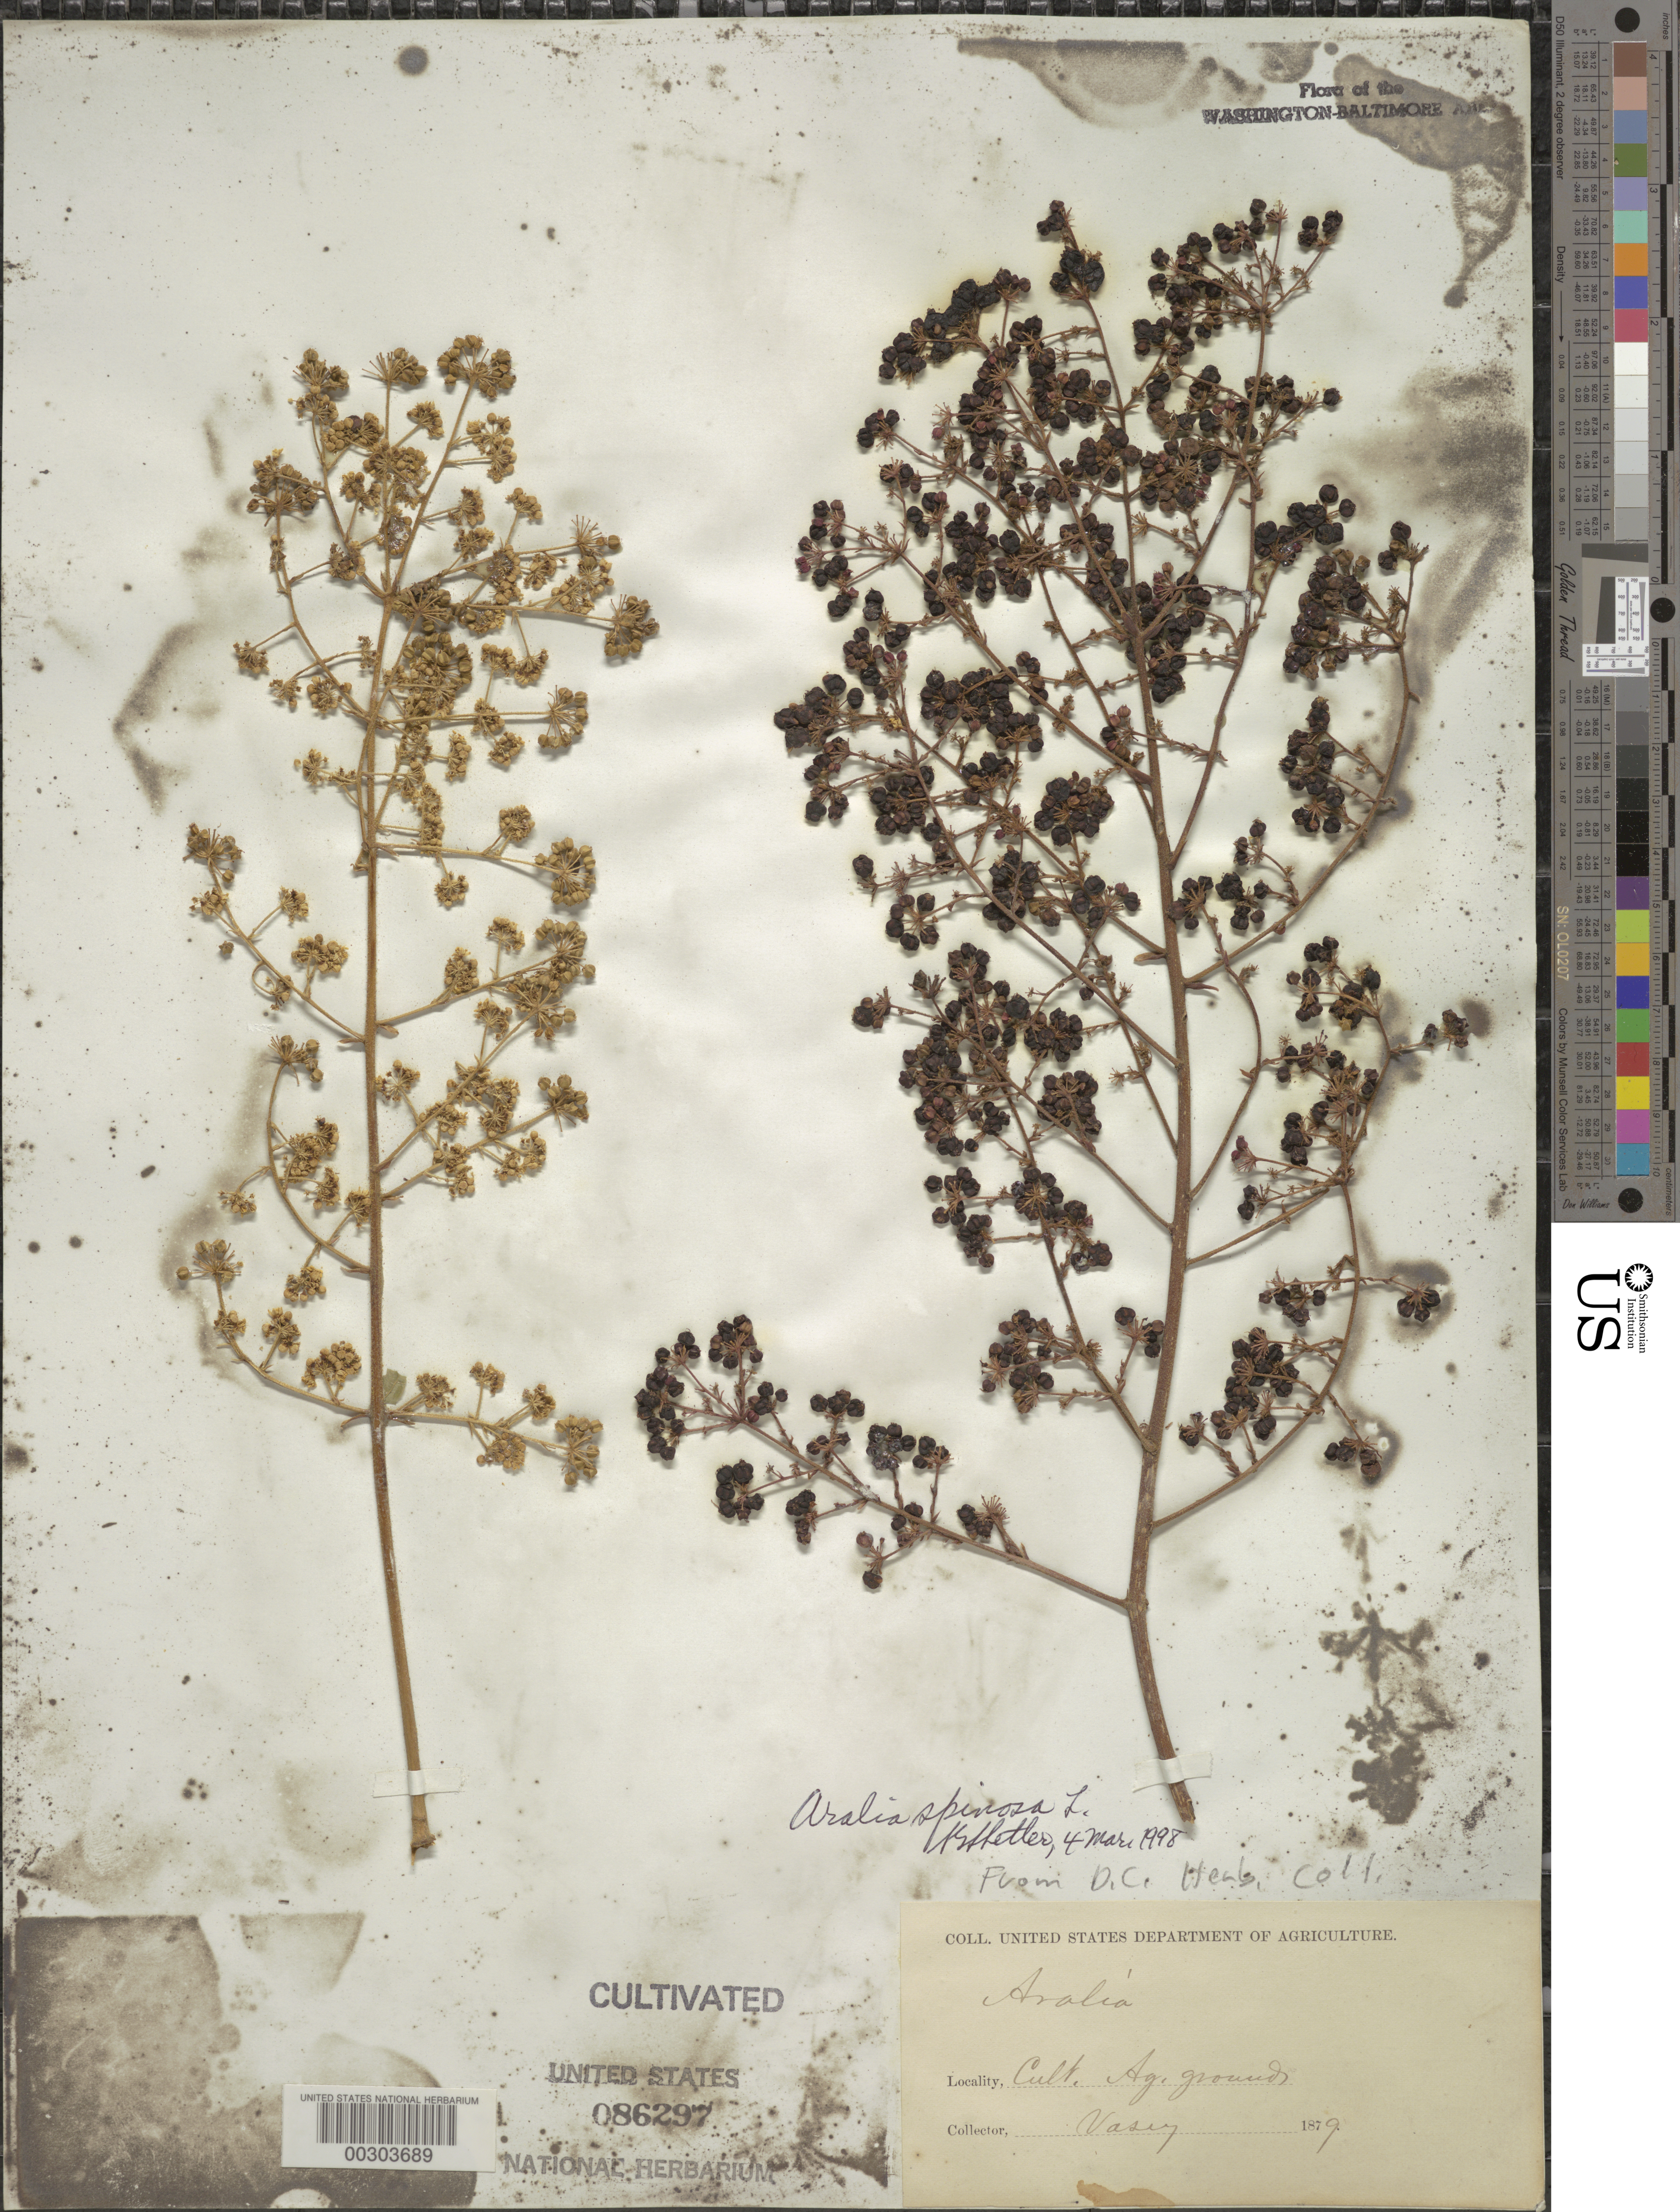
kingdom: Plantae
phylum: Tracheophyta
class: Magnoliopsida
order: Apiales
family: Araliaceae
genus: Aralia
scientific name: Aralia spinosa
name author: L.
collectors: G. R. Vasey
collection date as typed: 1879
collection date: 1879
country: United States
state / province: District of Columbia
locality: Department of Agriculture grounds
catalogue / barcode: US 86297